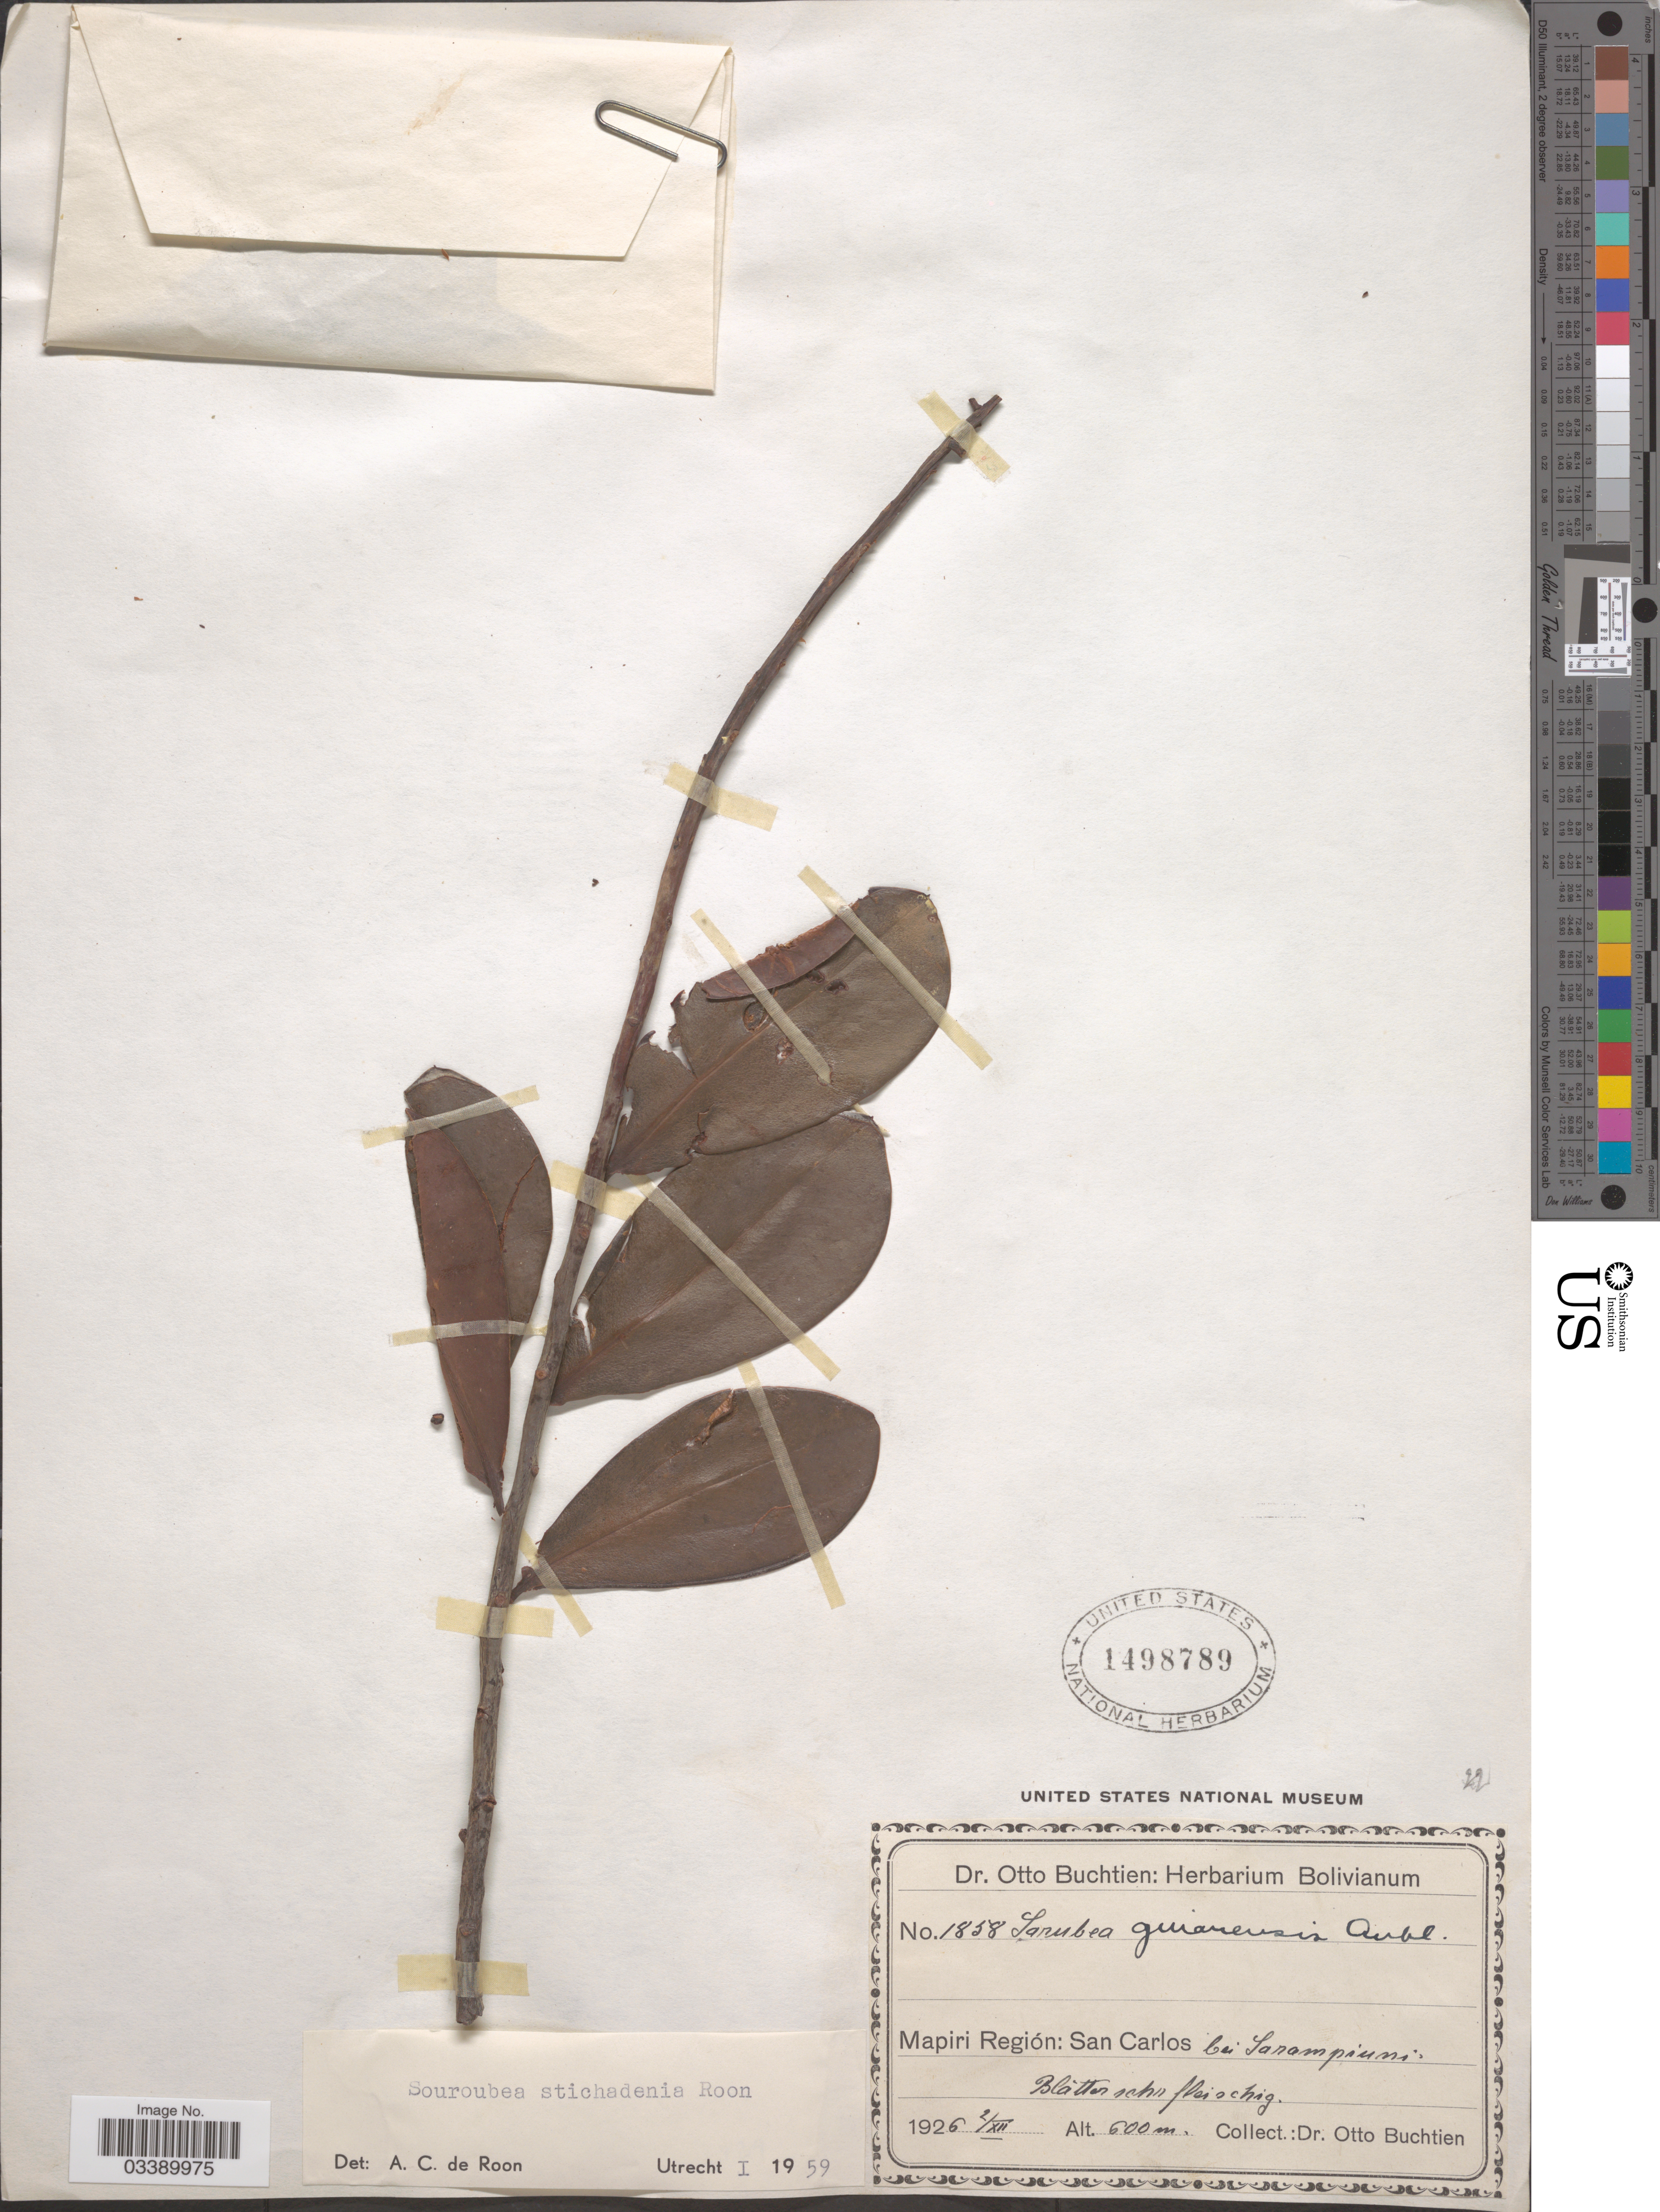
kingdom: Plantae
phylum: Tracheophyta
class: Magnoliopsida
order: Ericales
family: Marcgraviaceae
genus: Souroubea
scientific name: Souroubea stichadenia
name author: de Roon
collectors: O. Buchtien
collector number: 1858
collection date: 1926-12-02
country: Bolivia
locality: Mapiri Región: San Carlos bei Sarampiuni.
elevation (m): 600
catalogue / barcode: US 1498789